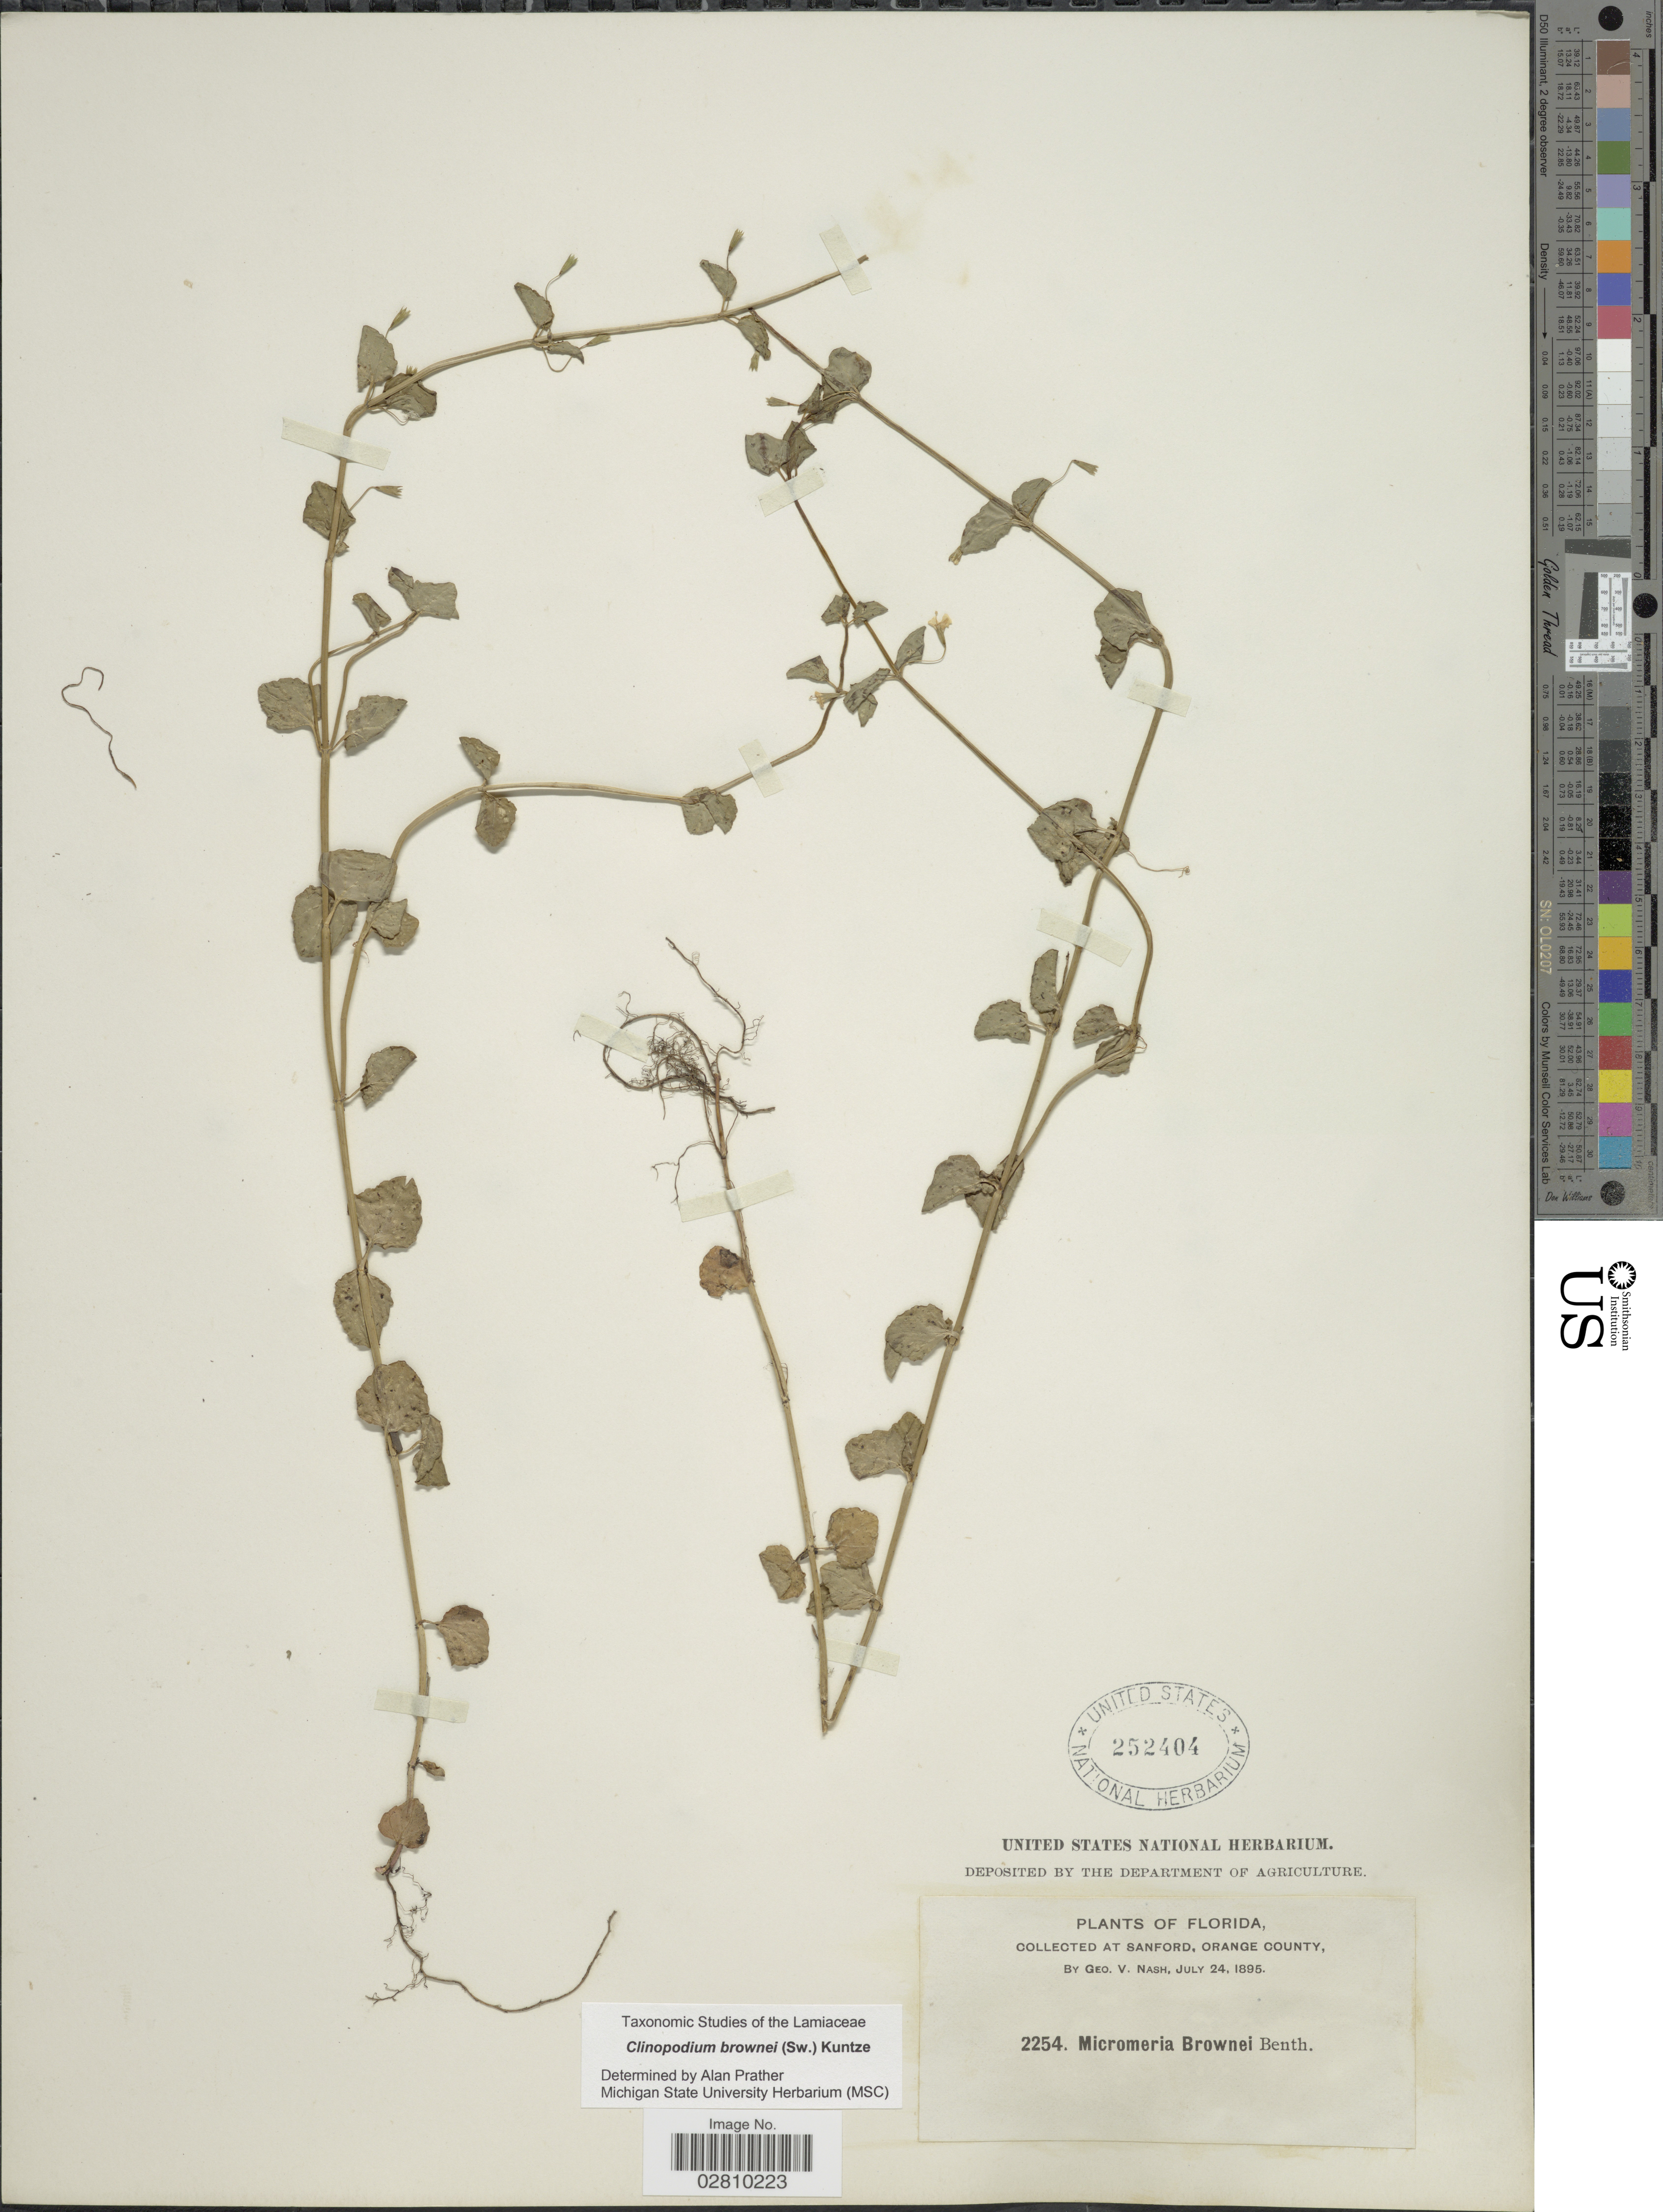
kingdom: Plantae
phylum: Tracheophyta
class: Magnoliopsida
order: Lamiales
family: Lamiaceae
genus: Clinopodium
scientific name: Clinopodium brownei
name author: (Sw.) Kuntze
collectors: G. V. Nash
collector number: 2254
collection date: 1895-07-24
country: United States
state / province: Florida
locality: At Sanford, Orange County.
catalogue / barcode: US 252404